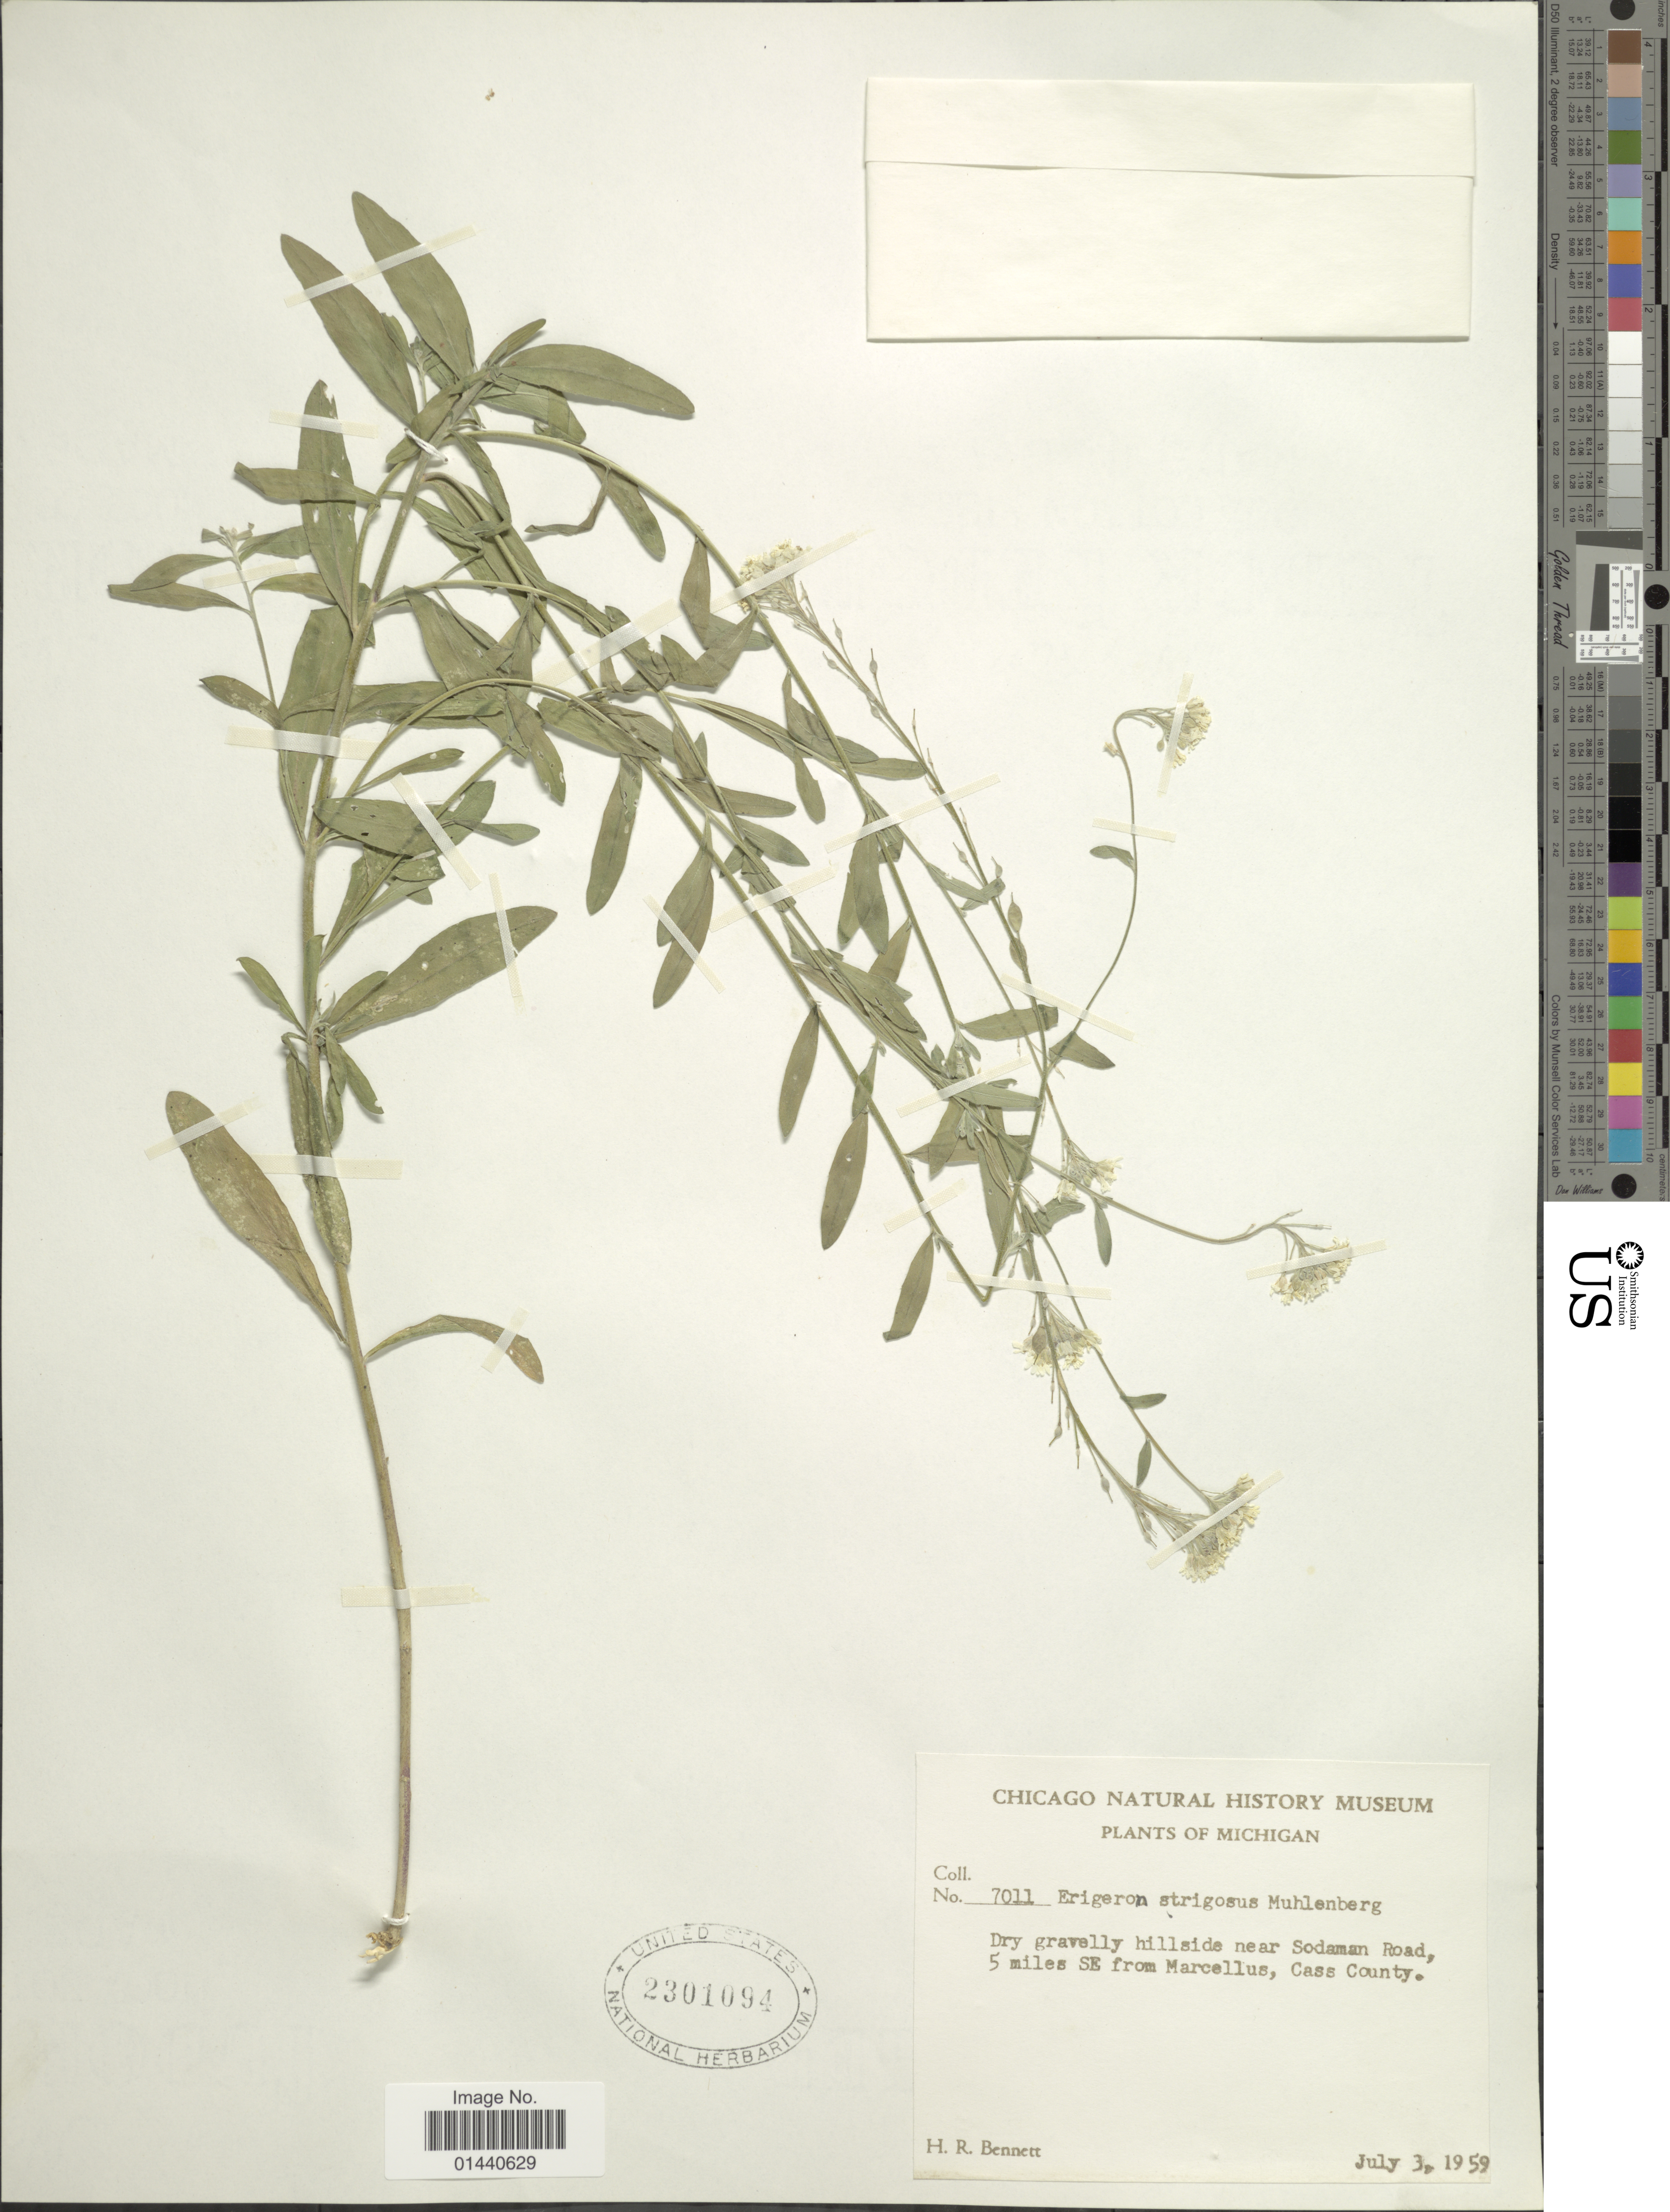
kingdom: Plantae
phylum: Tracheophyta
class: Magnoliopsida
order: Asterales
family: Asteraceae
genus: Erigeron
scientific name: Erigeron strigosus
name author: Muhl. ex Willd.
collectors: H. R. Bennett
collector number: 7011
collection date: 1959-07-03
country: United States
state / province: Michigan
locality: Dry gravelly hillside near Sodaman Road, 5 miles SE from Marcellus, Cass County.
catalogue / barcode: US 2301094